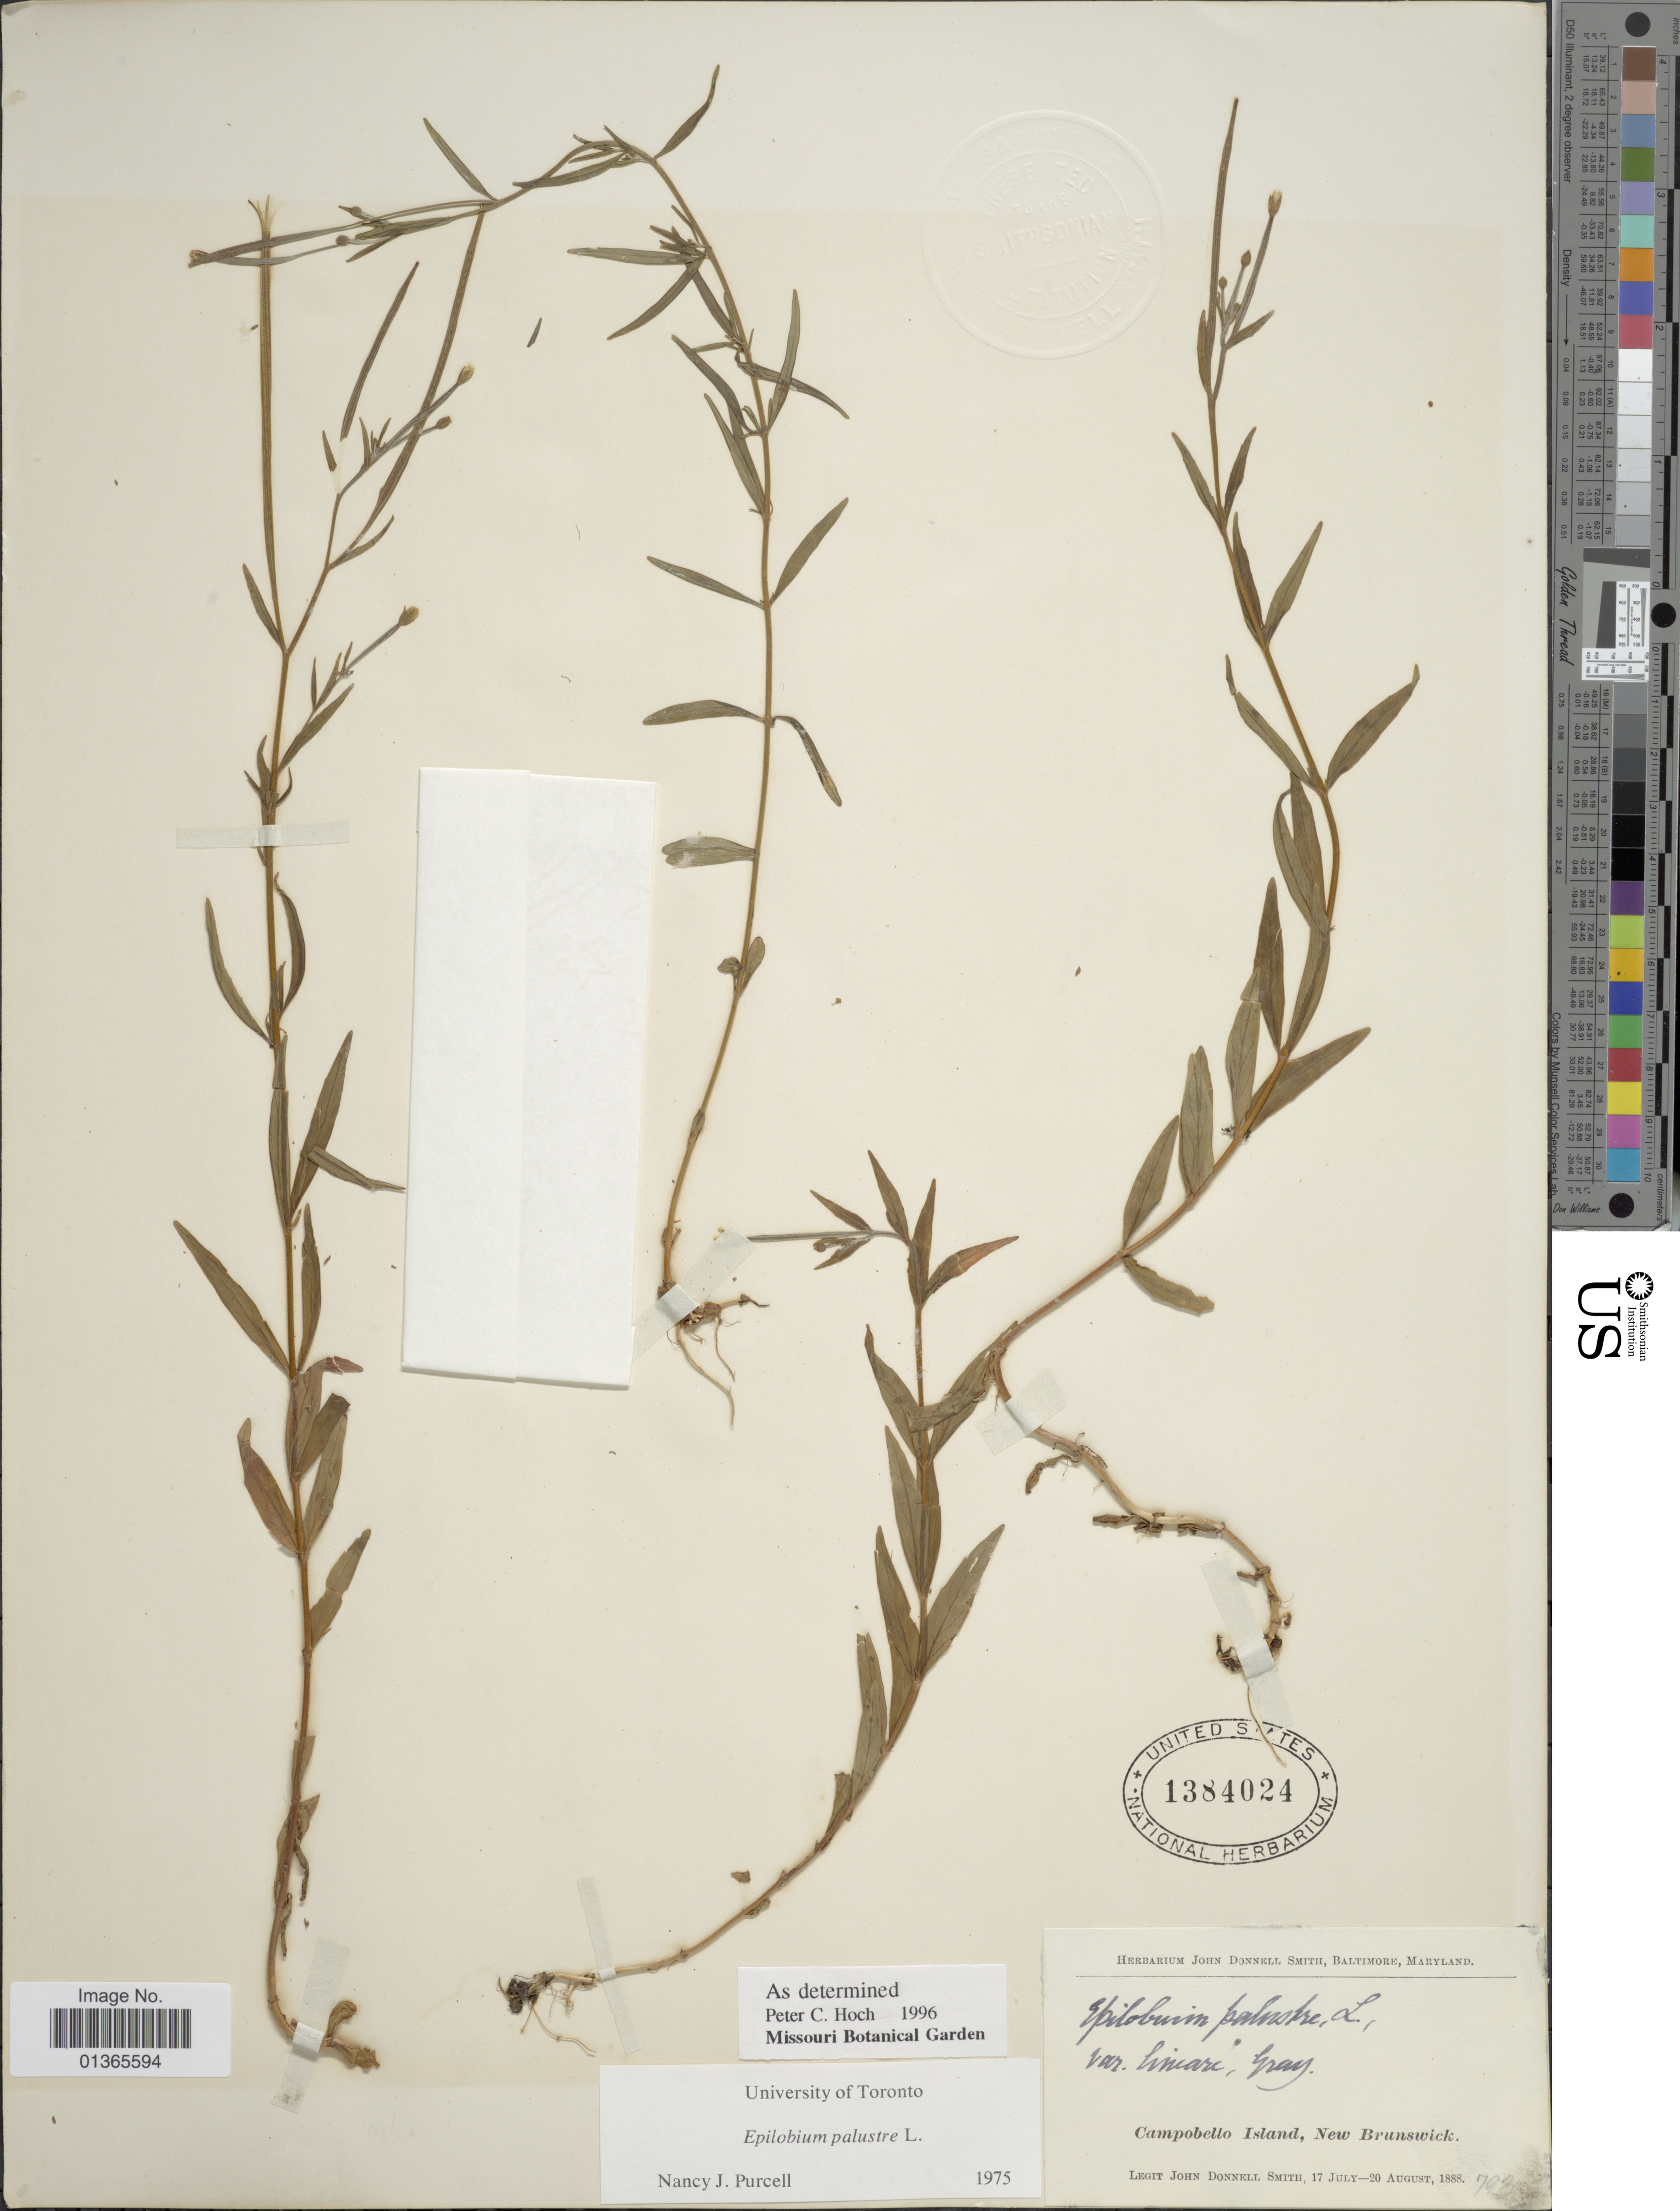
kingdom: Plantae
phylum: Tracheophyta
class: Magnoliopsida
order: Myrtales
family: Onagraceae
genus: Epilobium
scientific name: Epilobium palustre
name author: L.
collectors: J. Donnell Smith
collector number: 793*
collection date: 1888-07-17/1888-08-20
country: Canada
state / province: New Brunswick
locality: Campobello Island.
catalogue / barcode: US 1384024